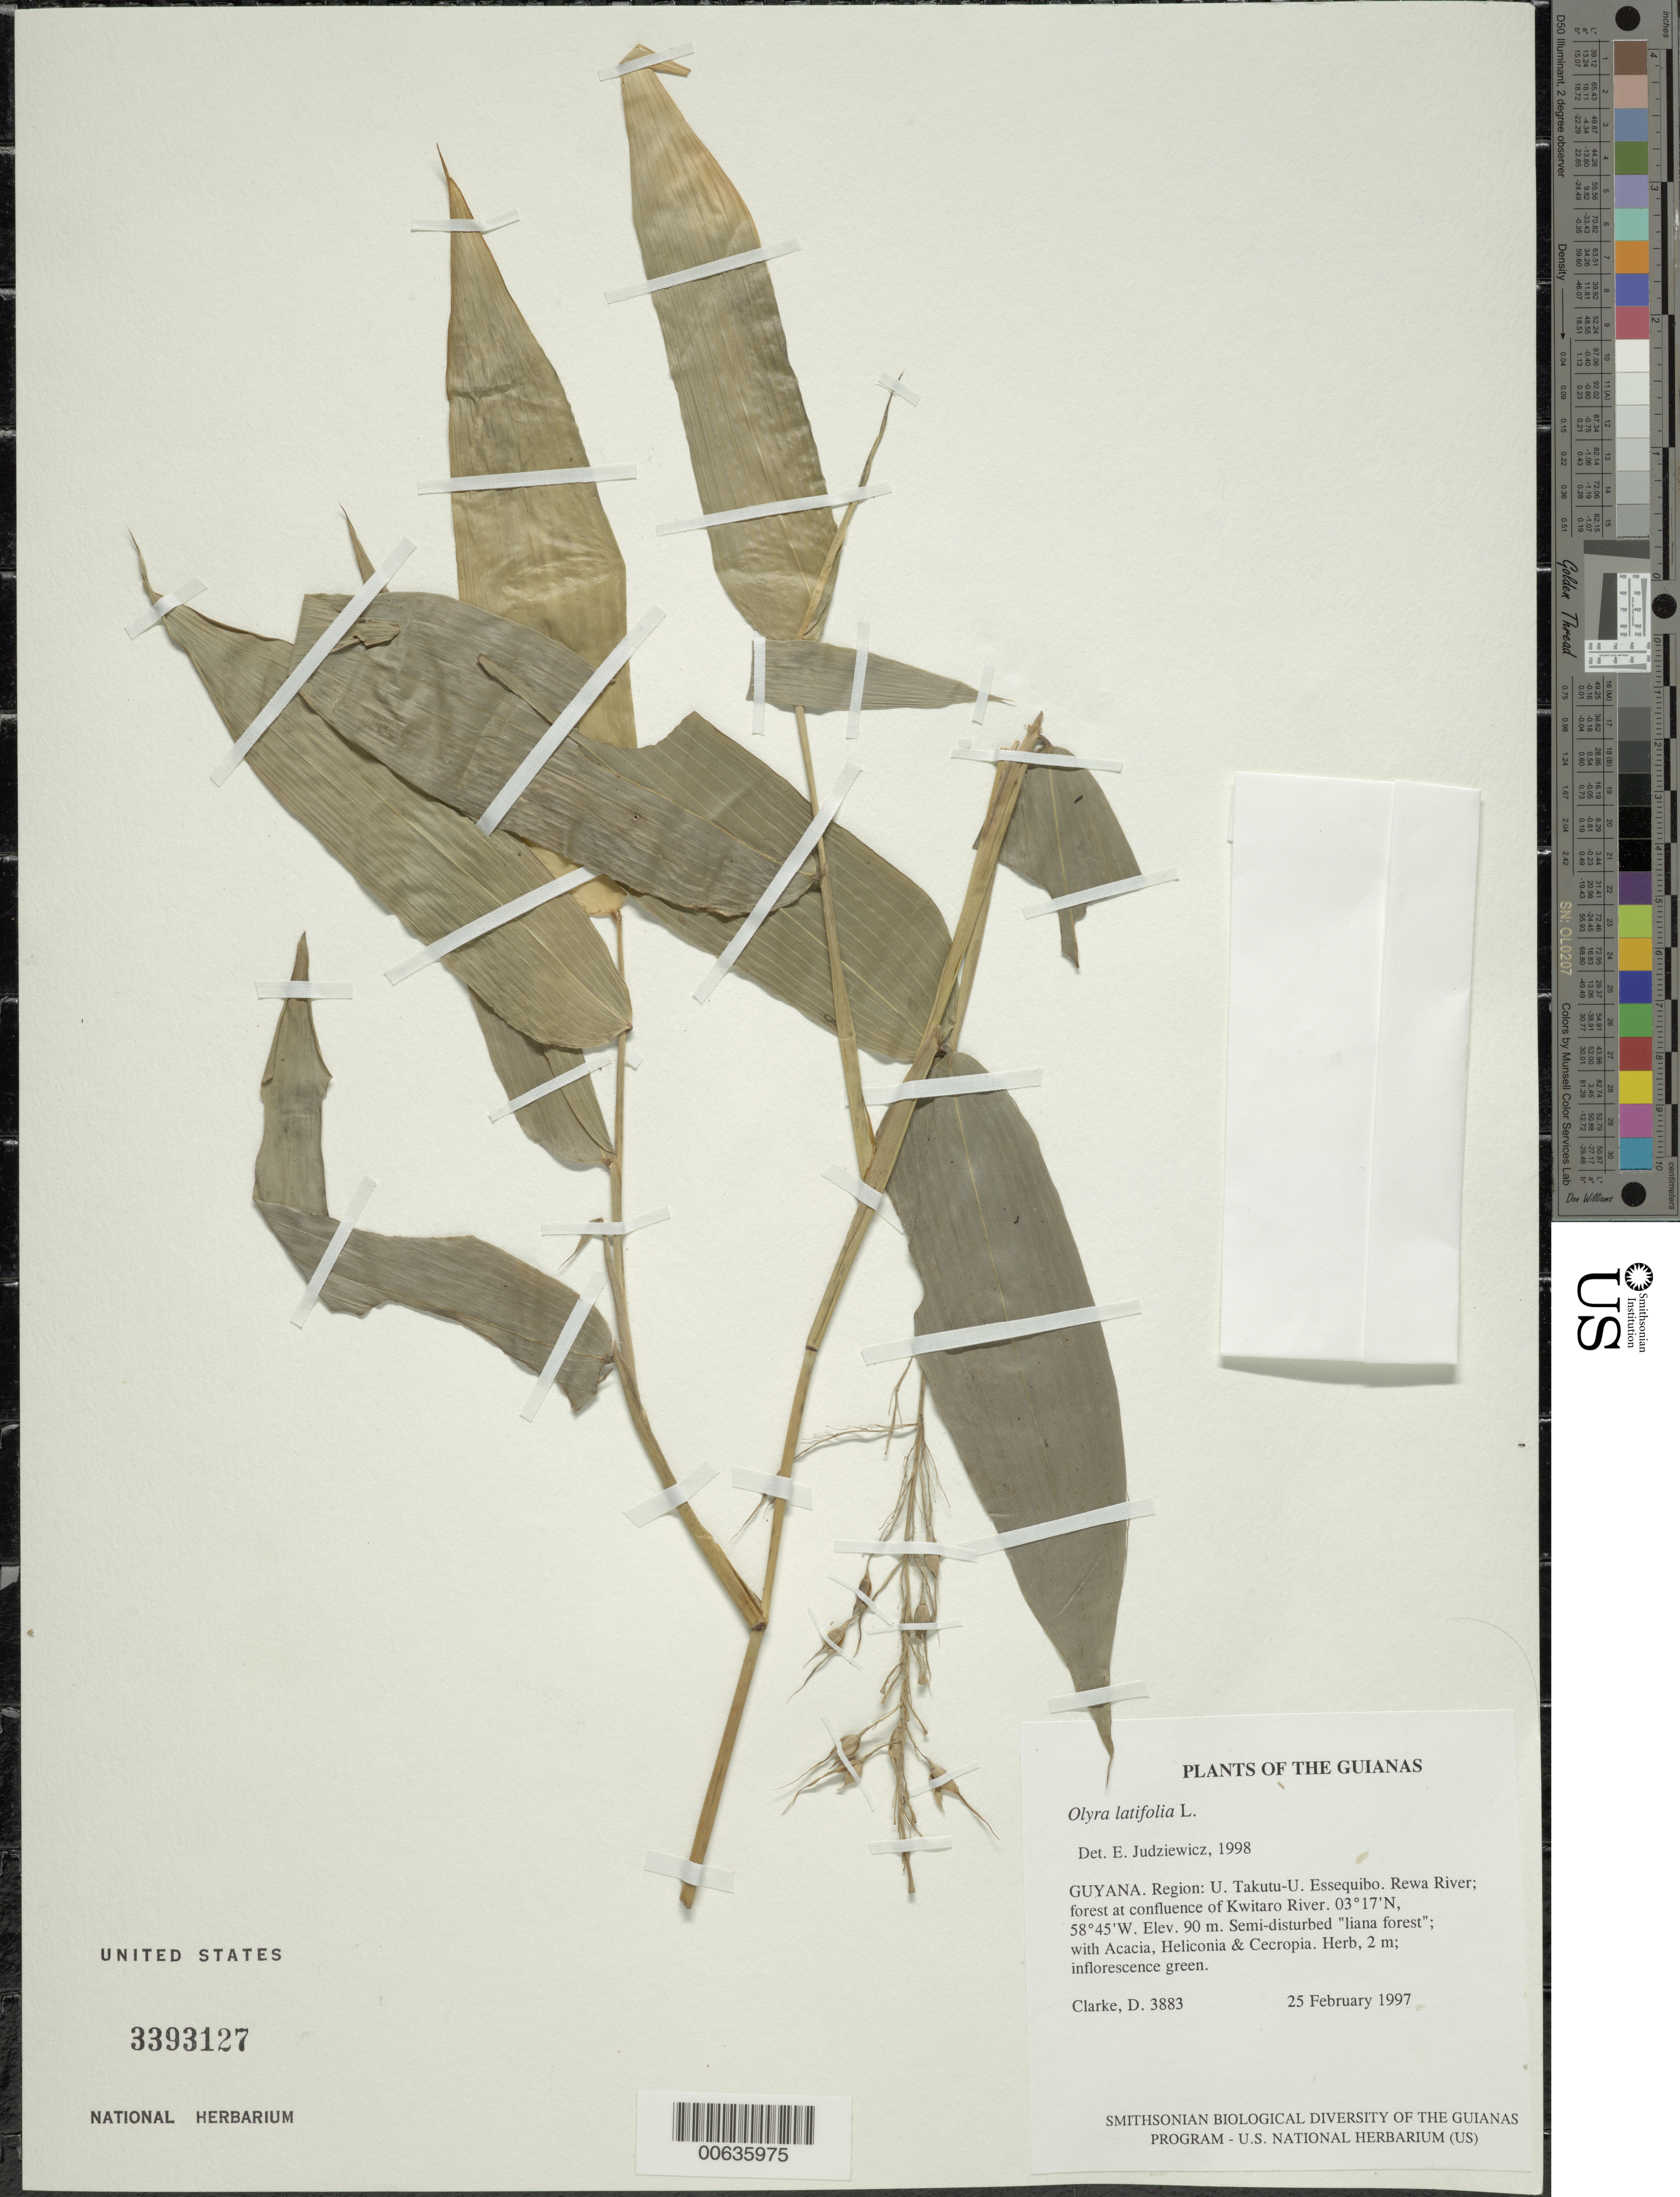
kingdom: Plantae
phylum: Tracheophyta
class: Liliopsida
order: Poales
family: Poaceae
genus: Olyra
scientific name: Olyra latifolia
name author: L.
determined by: Judziewicz, E. J.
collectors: H. D. Clarke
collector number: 3883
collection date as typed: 25 February 1997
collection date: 1997-02-25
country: Guyana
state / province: U. Takutu-U. Essequibo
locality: Rewa River; forest at confluence of Kwitaro River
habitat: Semi-disturbed "liana forest"; with Acacia, Heliconia & Cecropia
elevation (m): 90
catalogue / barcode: US 3393127